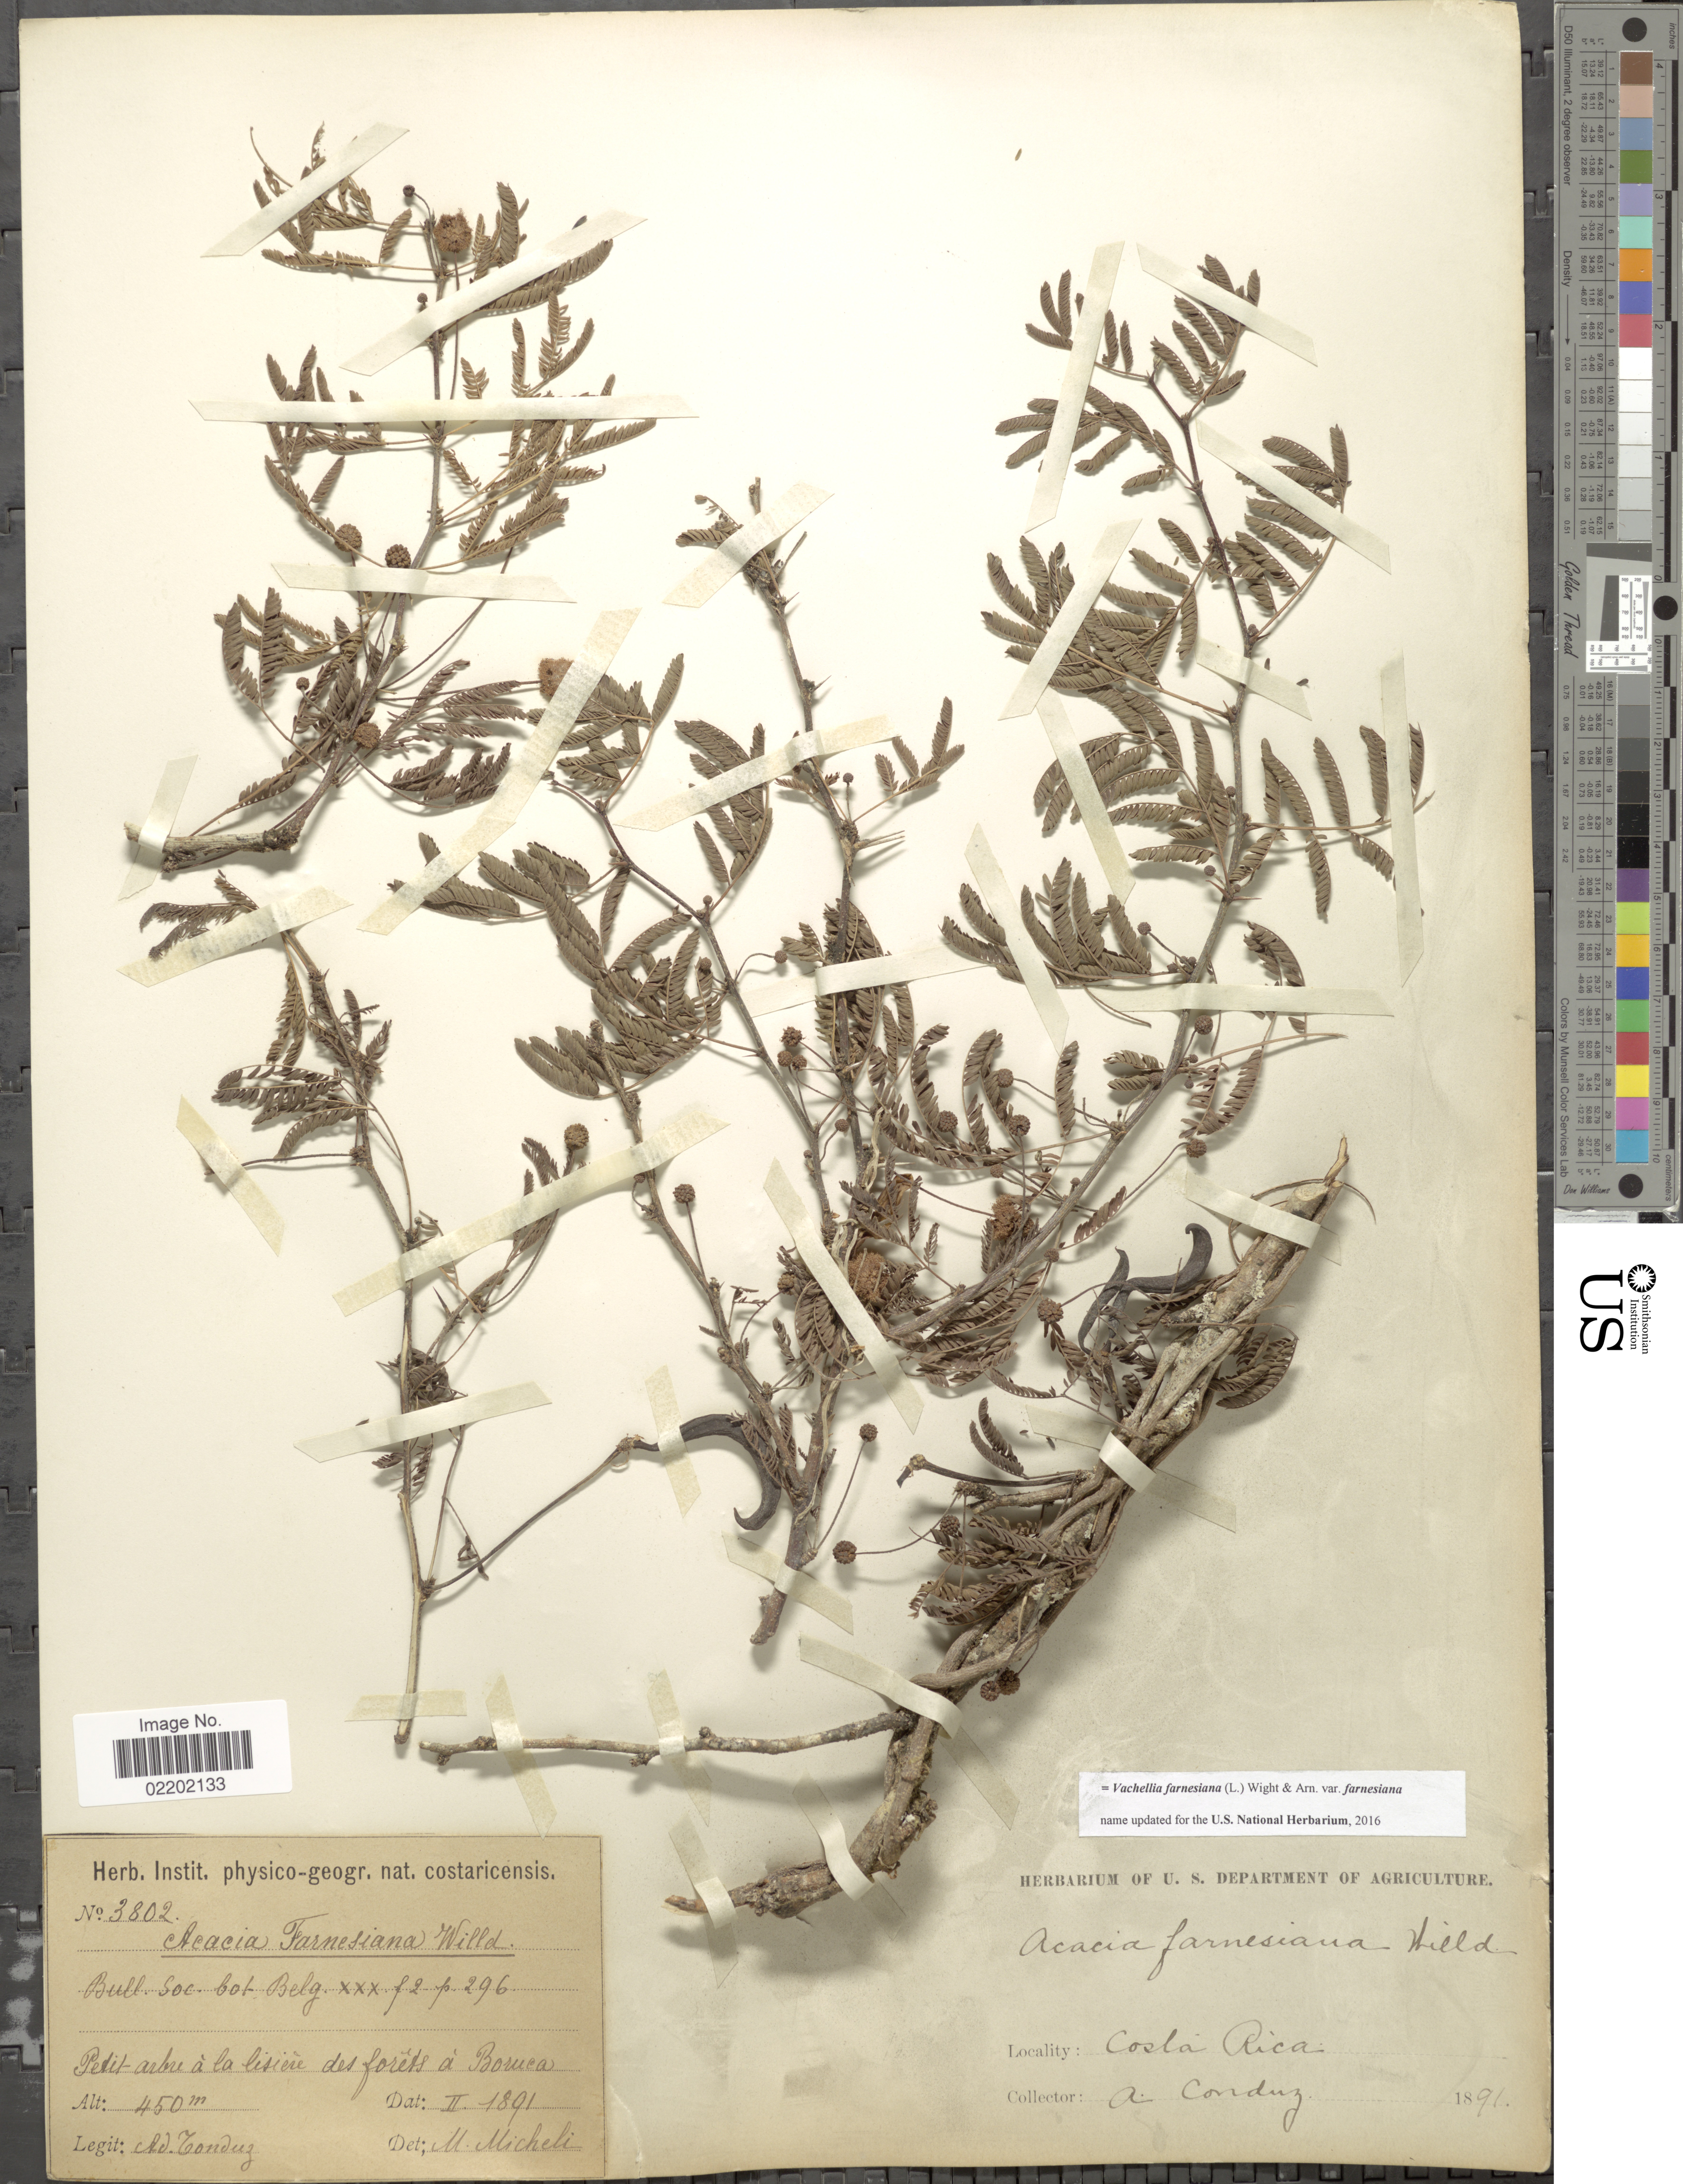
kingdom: Plantae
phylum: Tracheophyta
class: Magnoliopsida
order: Fabales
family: Fabaceae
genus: Vachellia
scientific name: Vachellia farnesiana var. farnesiana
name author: (L.) Wight & Arn.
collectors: A. Tonduz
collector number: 3802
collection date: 1891-02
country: Costa Rica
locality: Petit arbre á la lisiere des forêts á Boruca.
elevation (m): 450